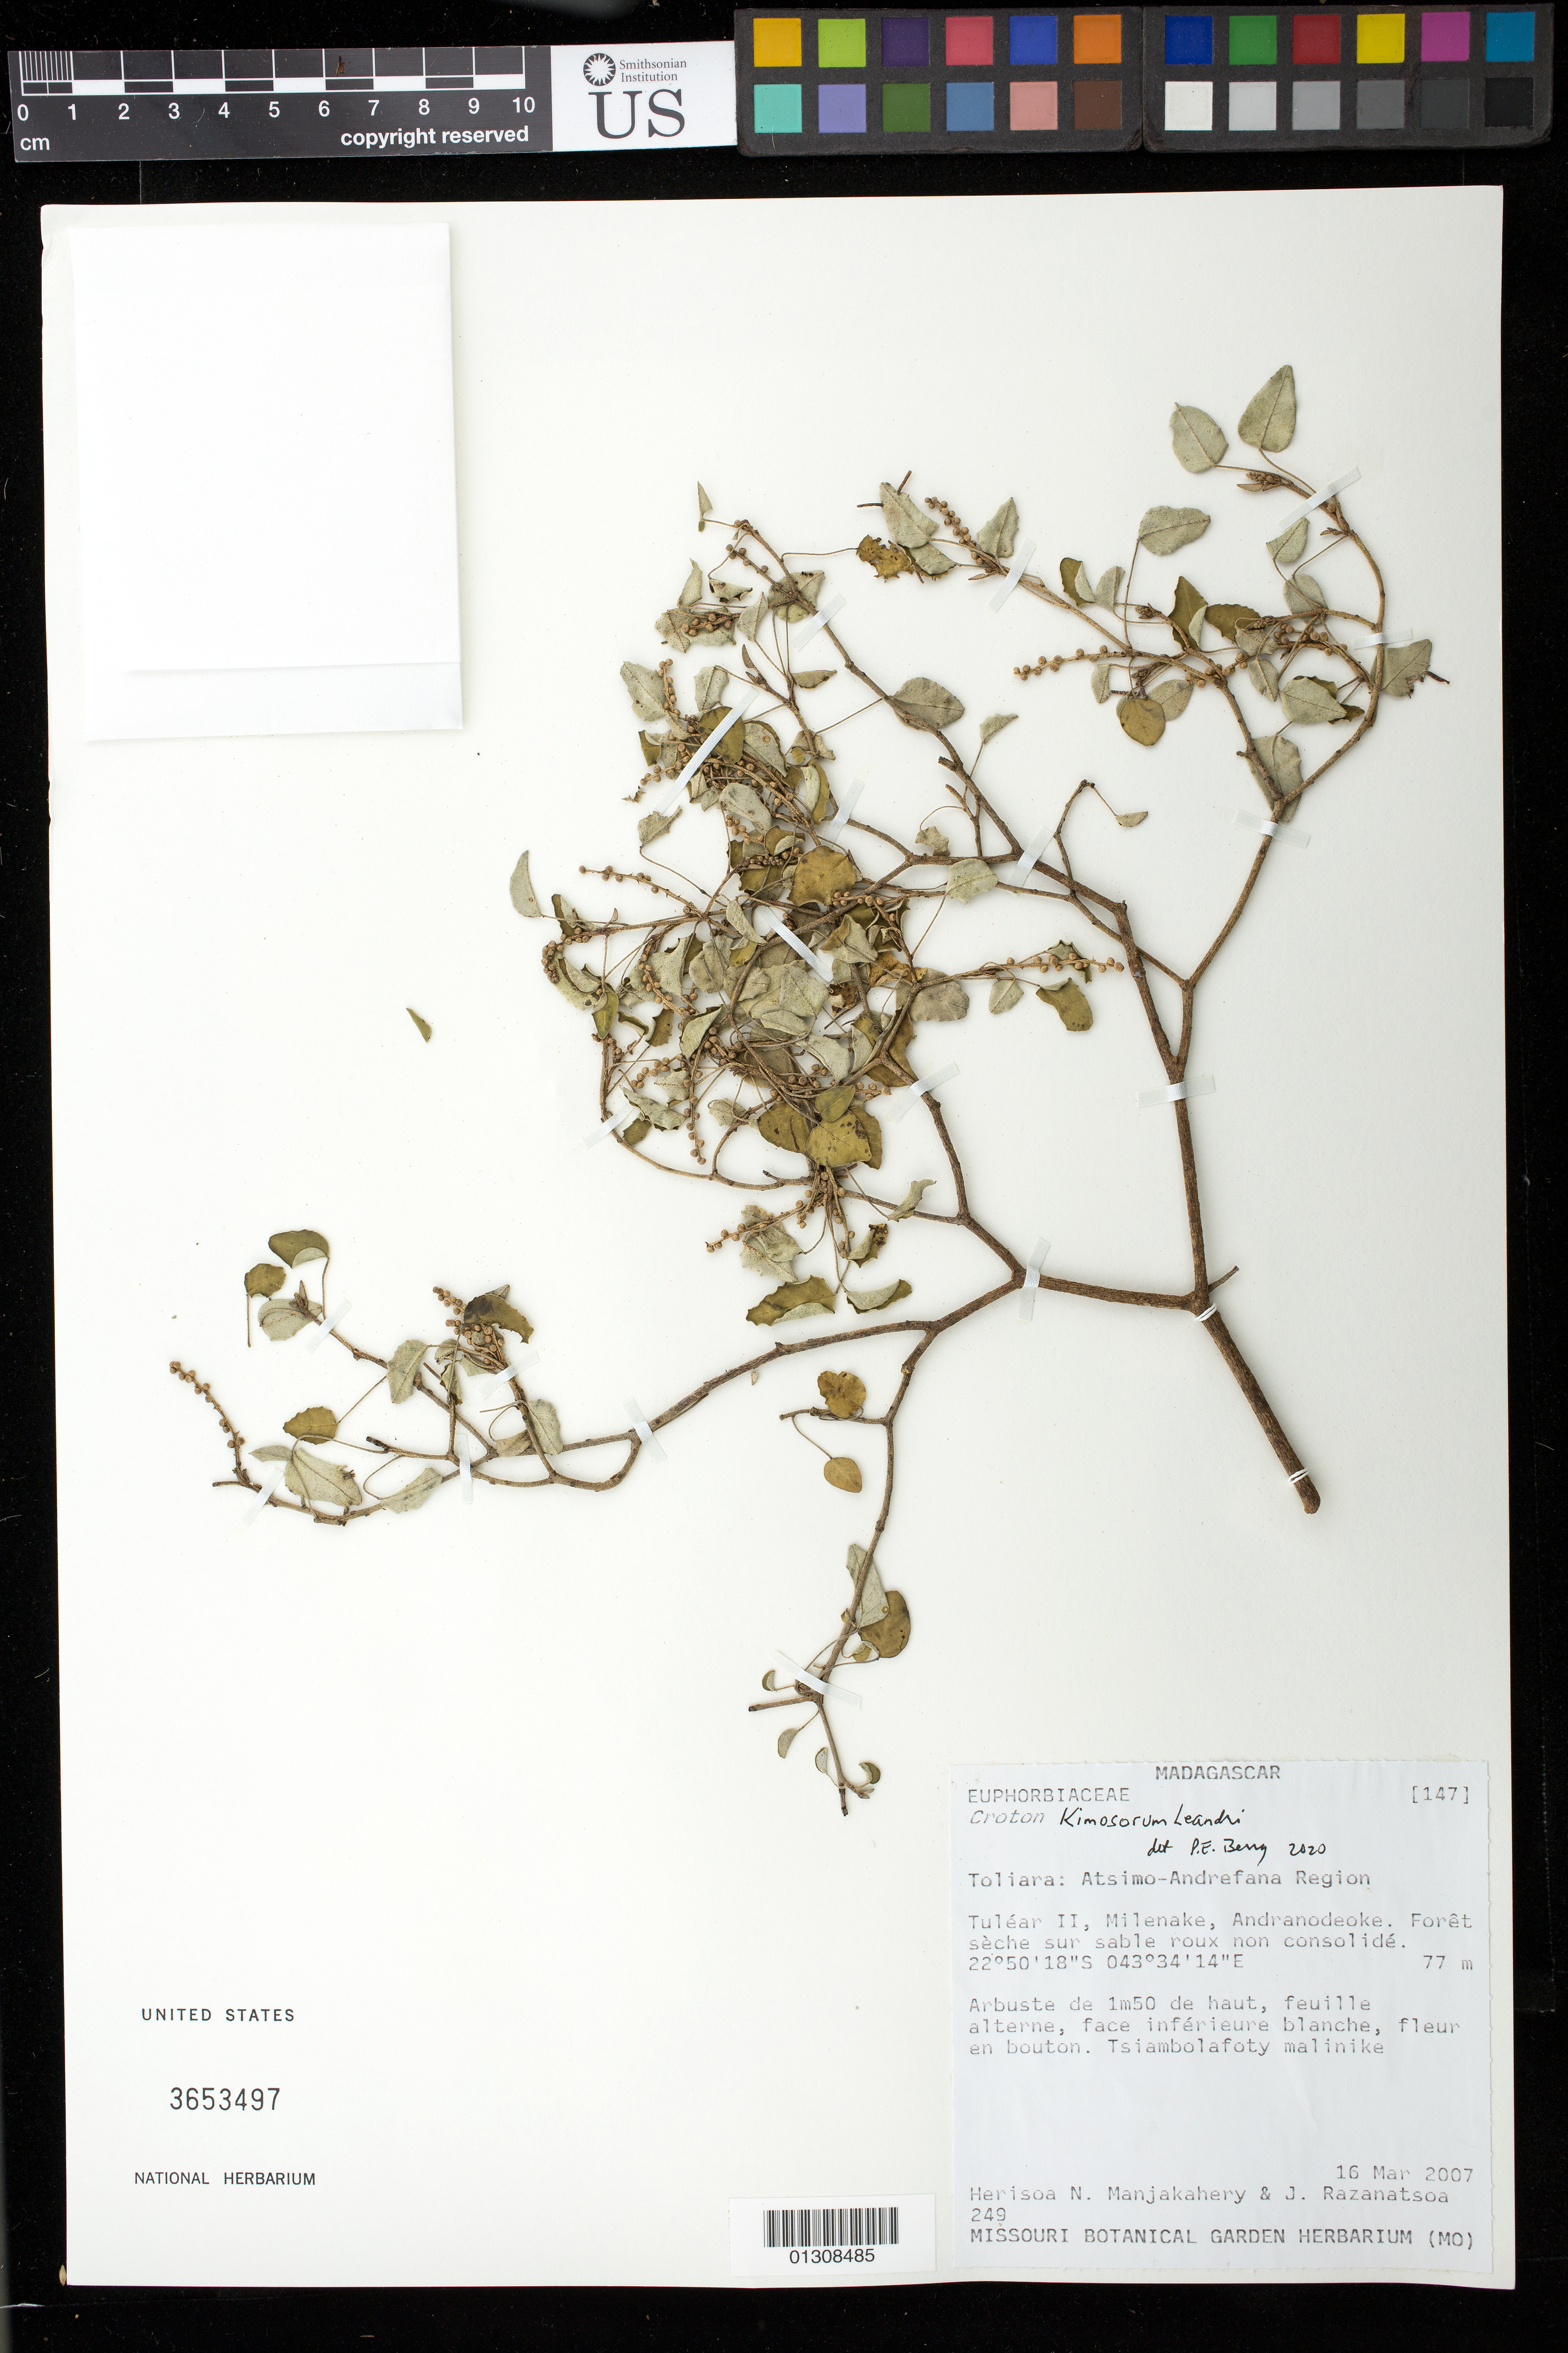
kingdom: Plantae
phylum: Tracheophyta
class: Magnoliopsida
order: Malpighiales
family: Euphorbiaceae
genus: Croton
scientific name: Croton kimosorum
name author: Leandri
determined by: Berry, Paul E.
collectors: H. N. Manjakahery & J. Razanatsoa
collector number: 249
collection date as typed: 16 Mar 2007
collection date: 2007-03-16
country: Madagascar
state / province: Atsimo-Andrefana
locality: Atsimo-Andrefana Region. Tulear II, Milenake, Andranodeoke.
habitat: Shrub.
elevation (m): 77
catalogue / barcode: US 3653497